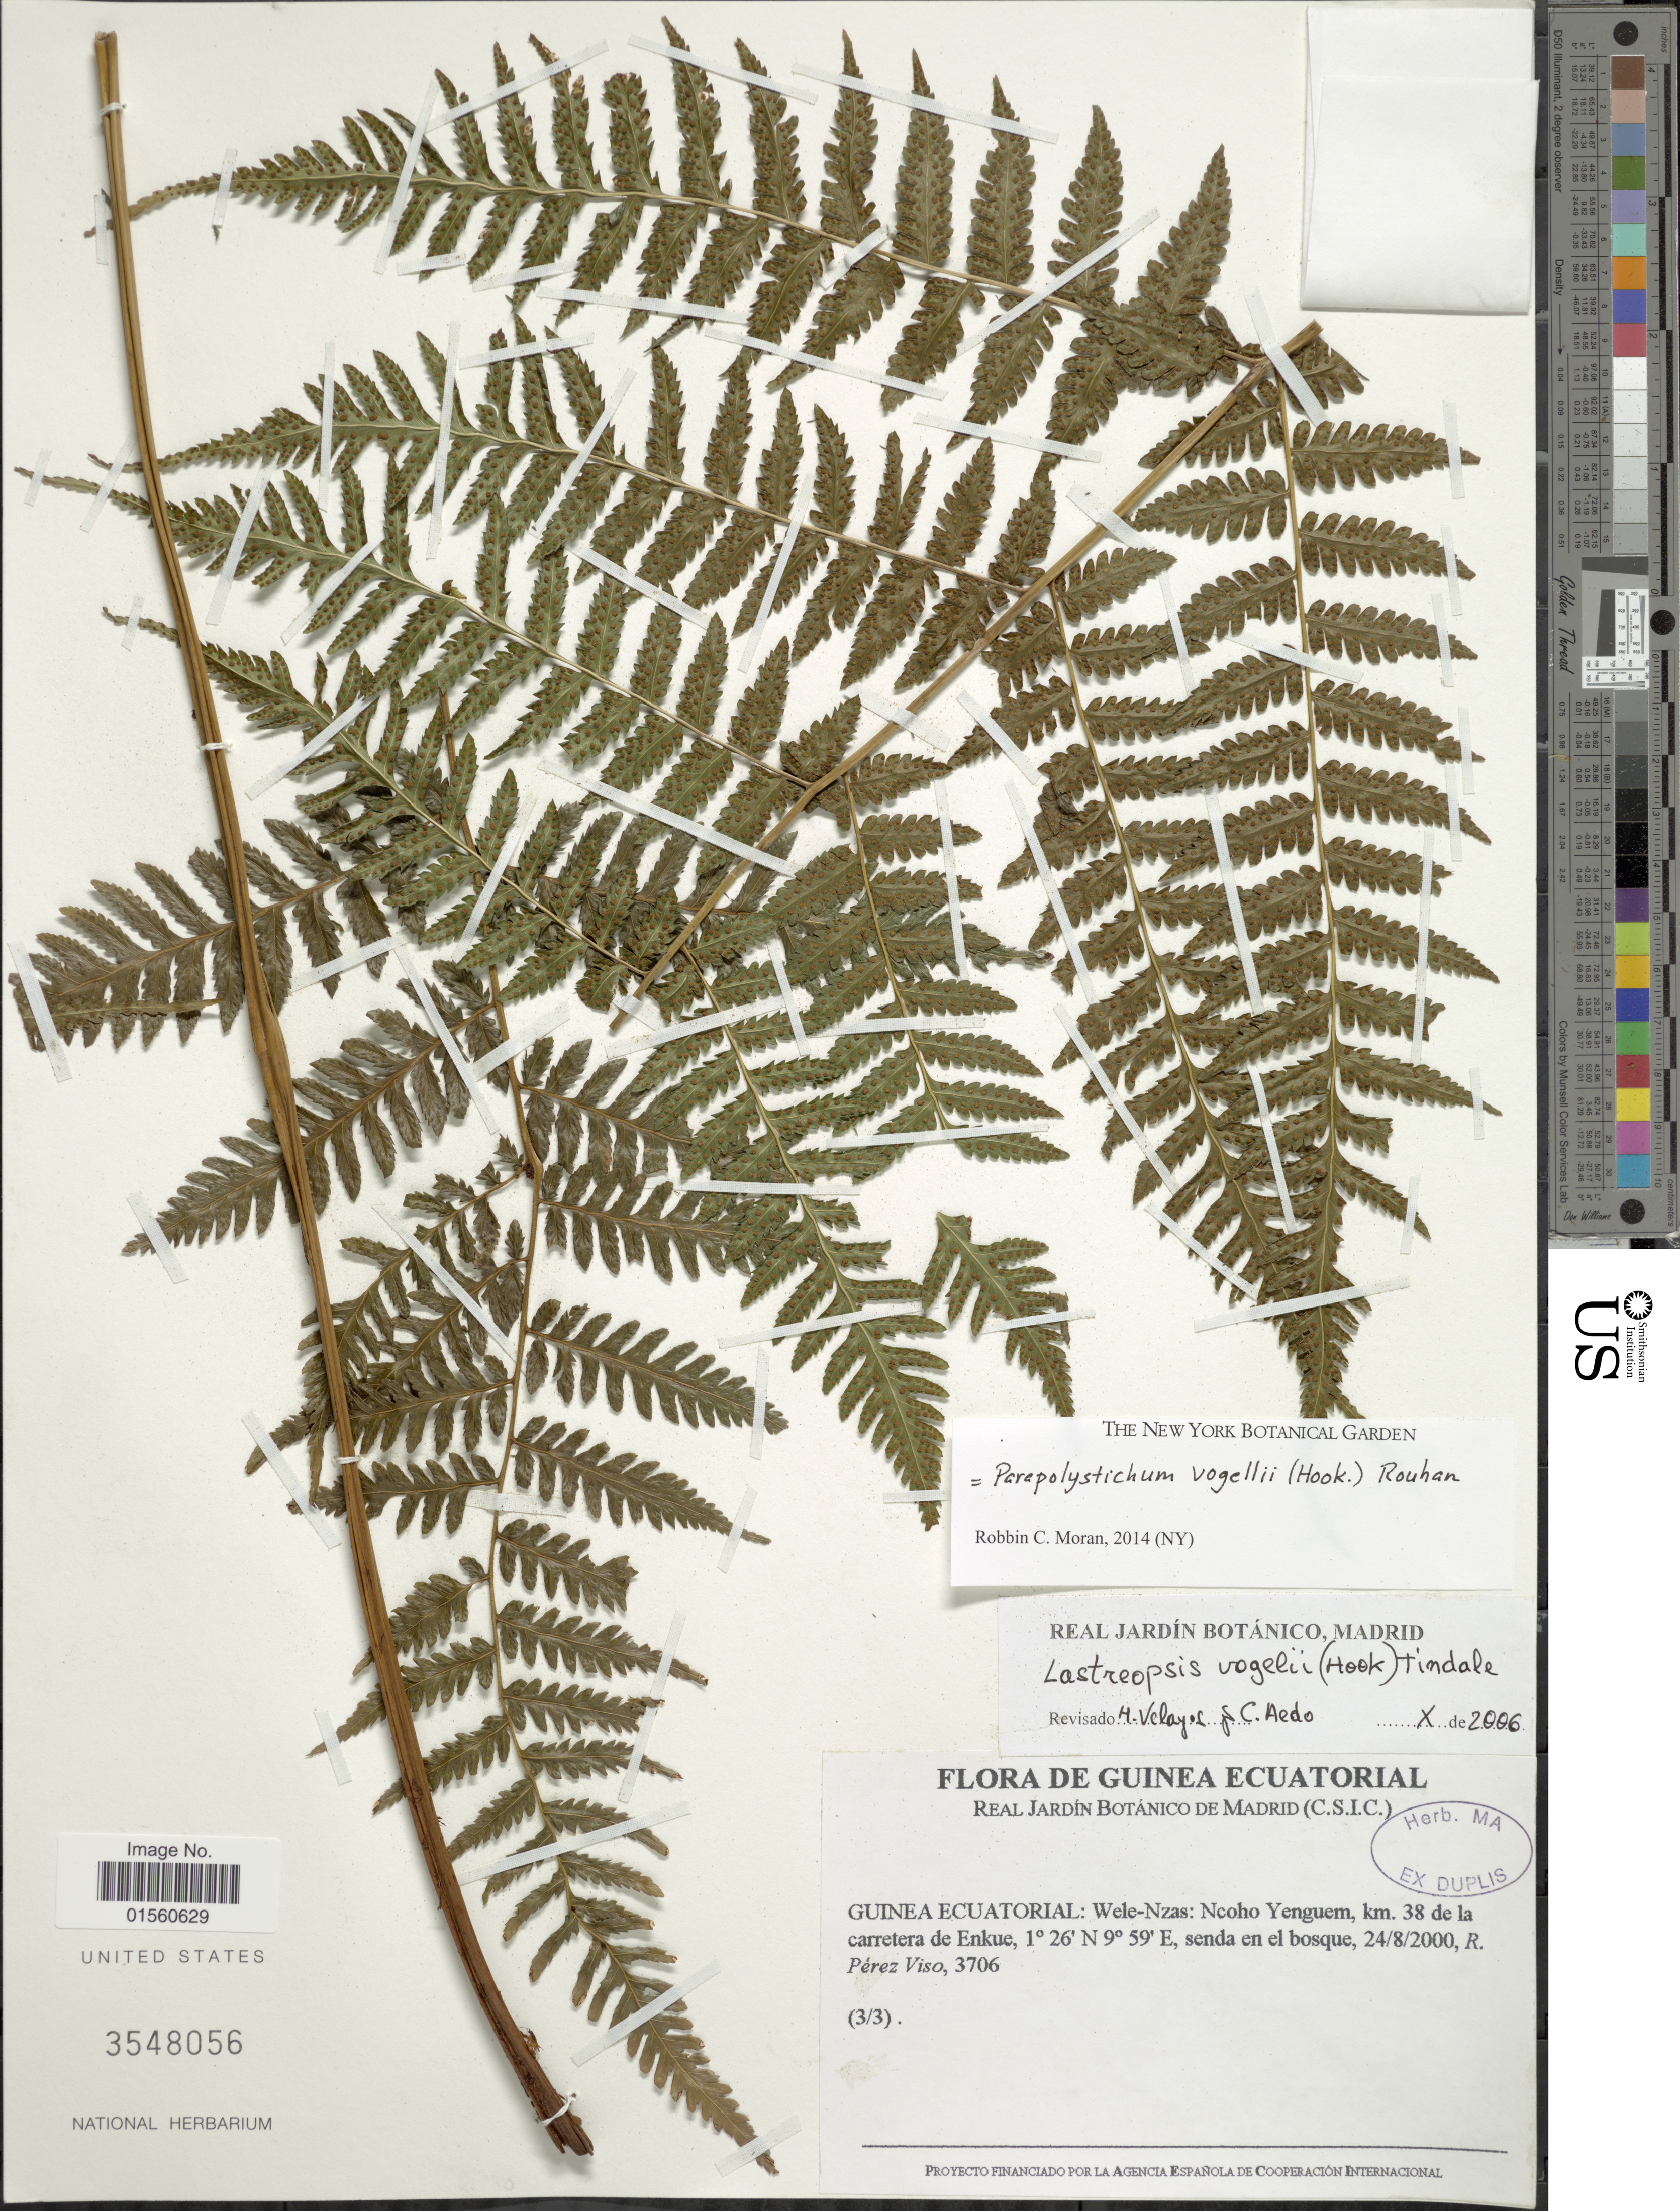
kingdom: Plantae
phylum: Tracheophyta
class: Polypodiopsida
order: Polypodiales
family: Dryopteridaceae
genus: Parapolystichum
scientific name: Parapolystichum voeglii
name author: (Hook.) Rouhan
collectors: R. Perez Viso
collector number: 3706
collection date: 2000-08-24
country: Equatorial Guinea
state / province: Wele-Nzas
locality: Guinea Ecuatorial: Wele-Nzas: Ncoho Yenguem, km. 38 de la carretera de Enkue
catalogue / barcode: US 3548056